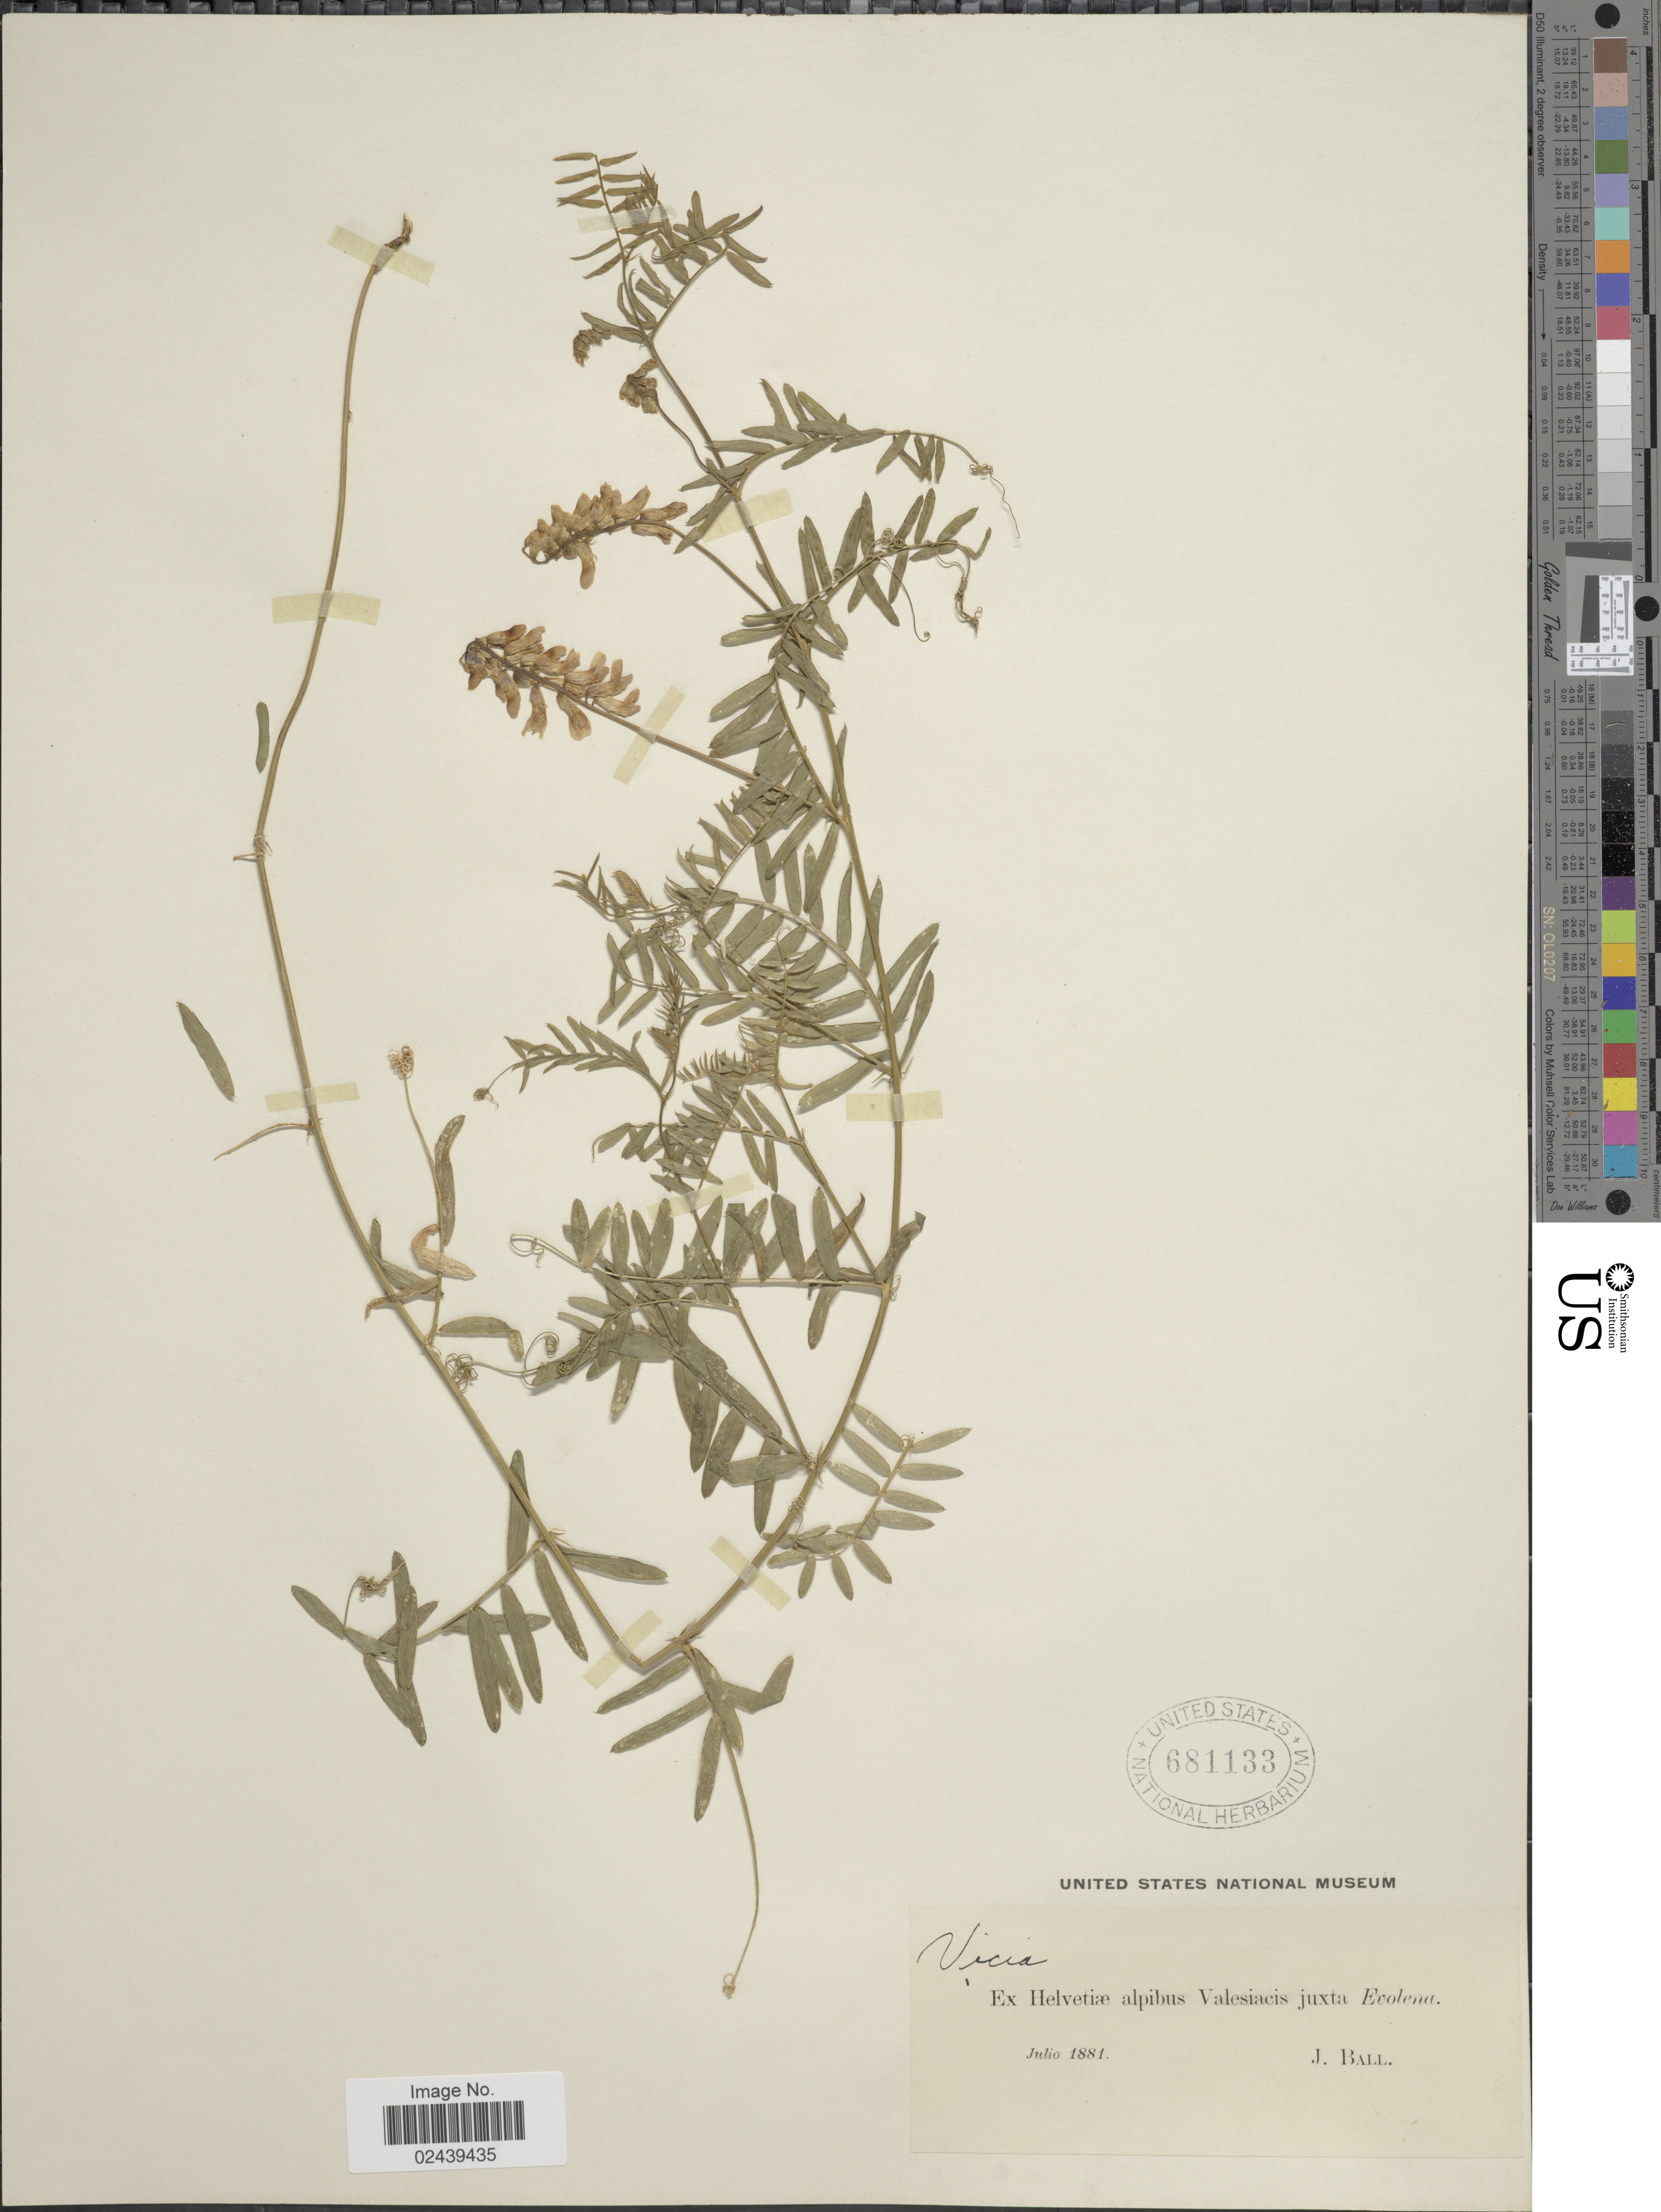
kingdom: Plantae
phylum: Tracheophyta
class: Magnoliopsida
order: Fabales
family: Fabaceae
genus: Vicia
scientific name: Vicia sp.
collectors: J. Ball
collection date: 1881-07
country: Switzerland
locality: Ex Helvetiae alpibus Valesiacis juxta Evolena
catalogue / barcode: US 681133